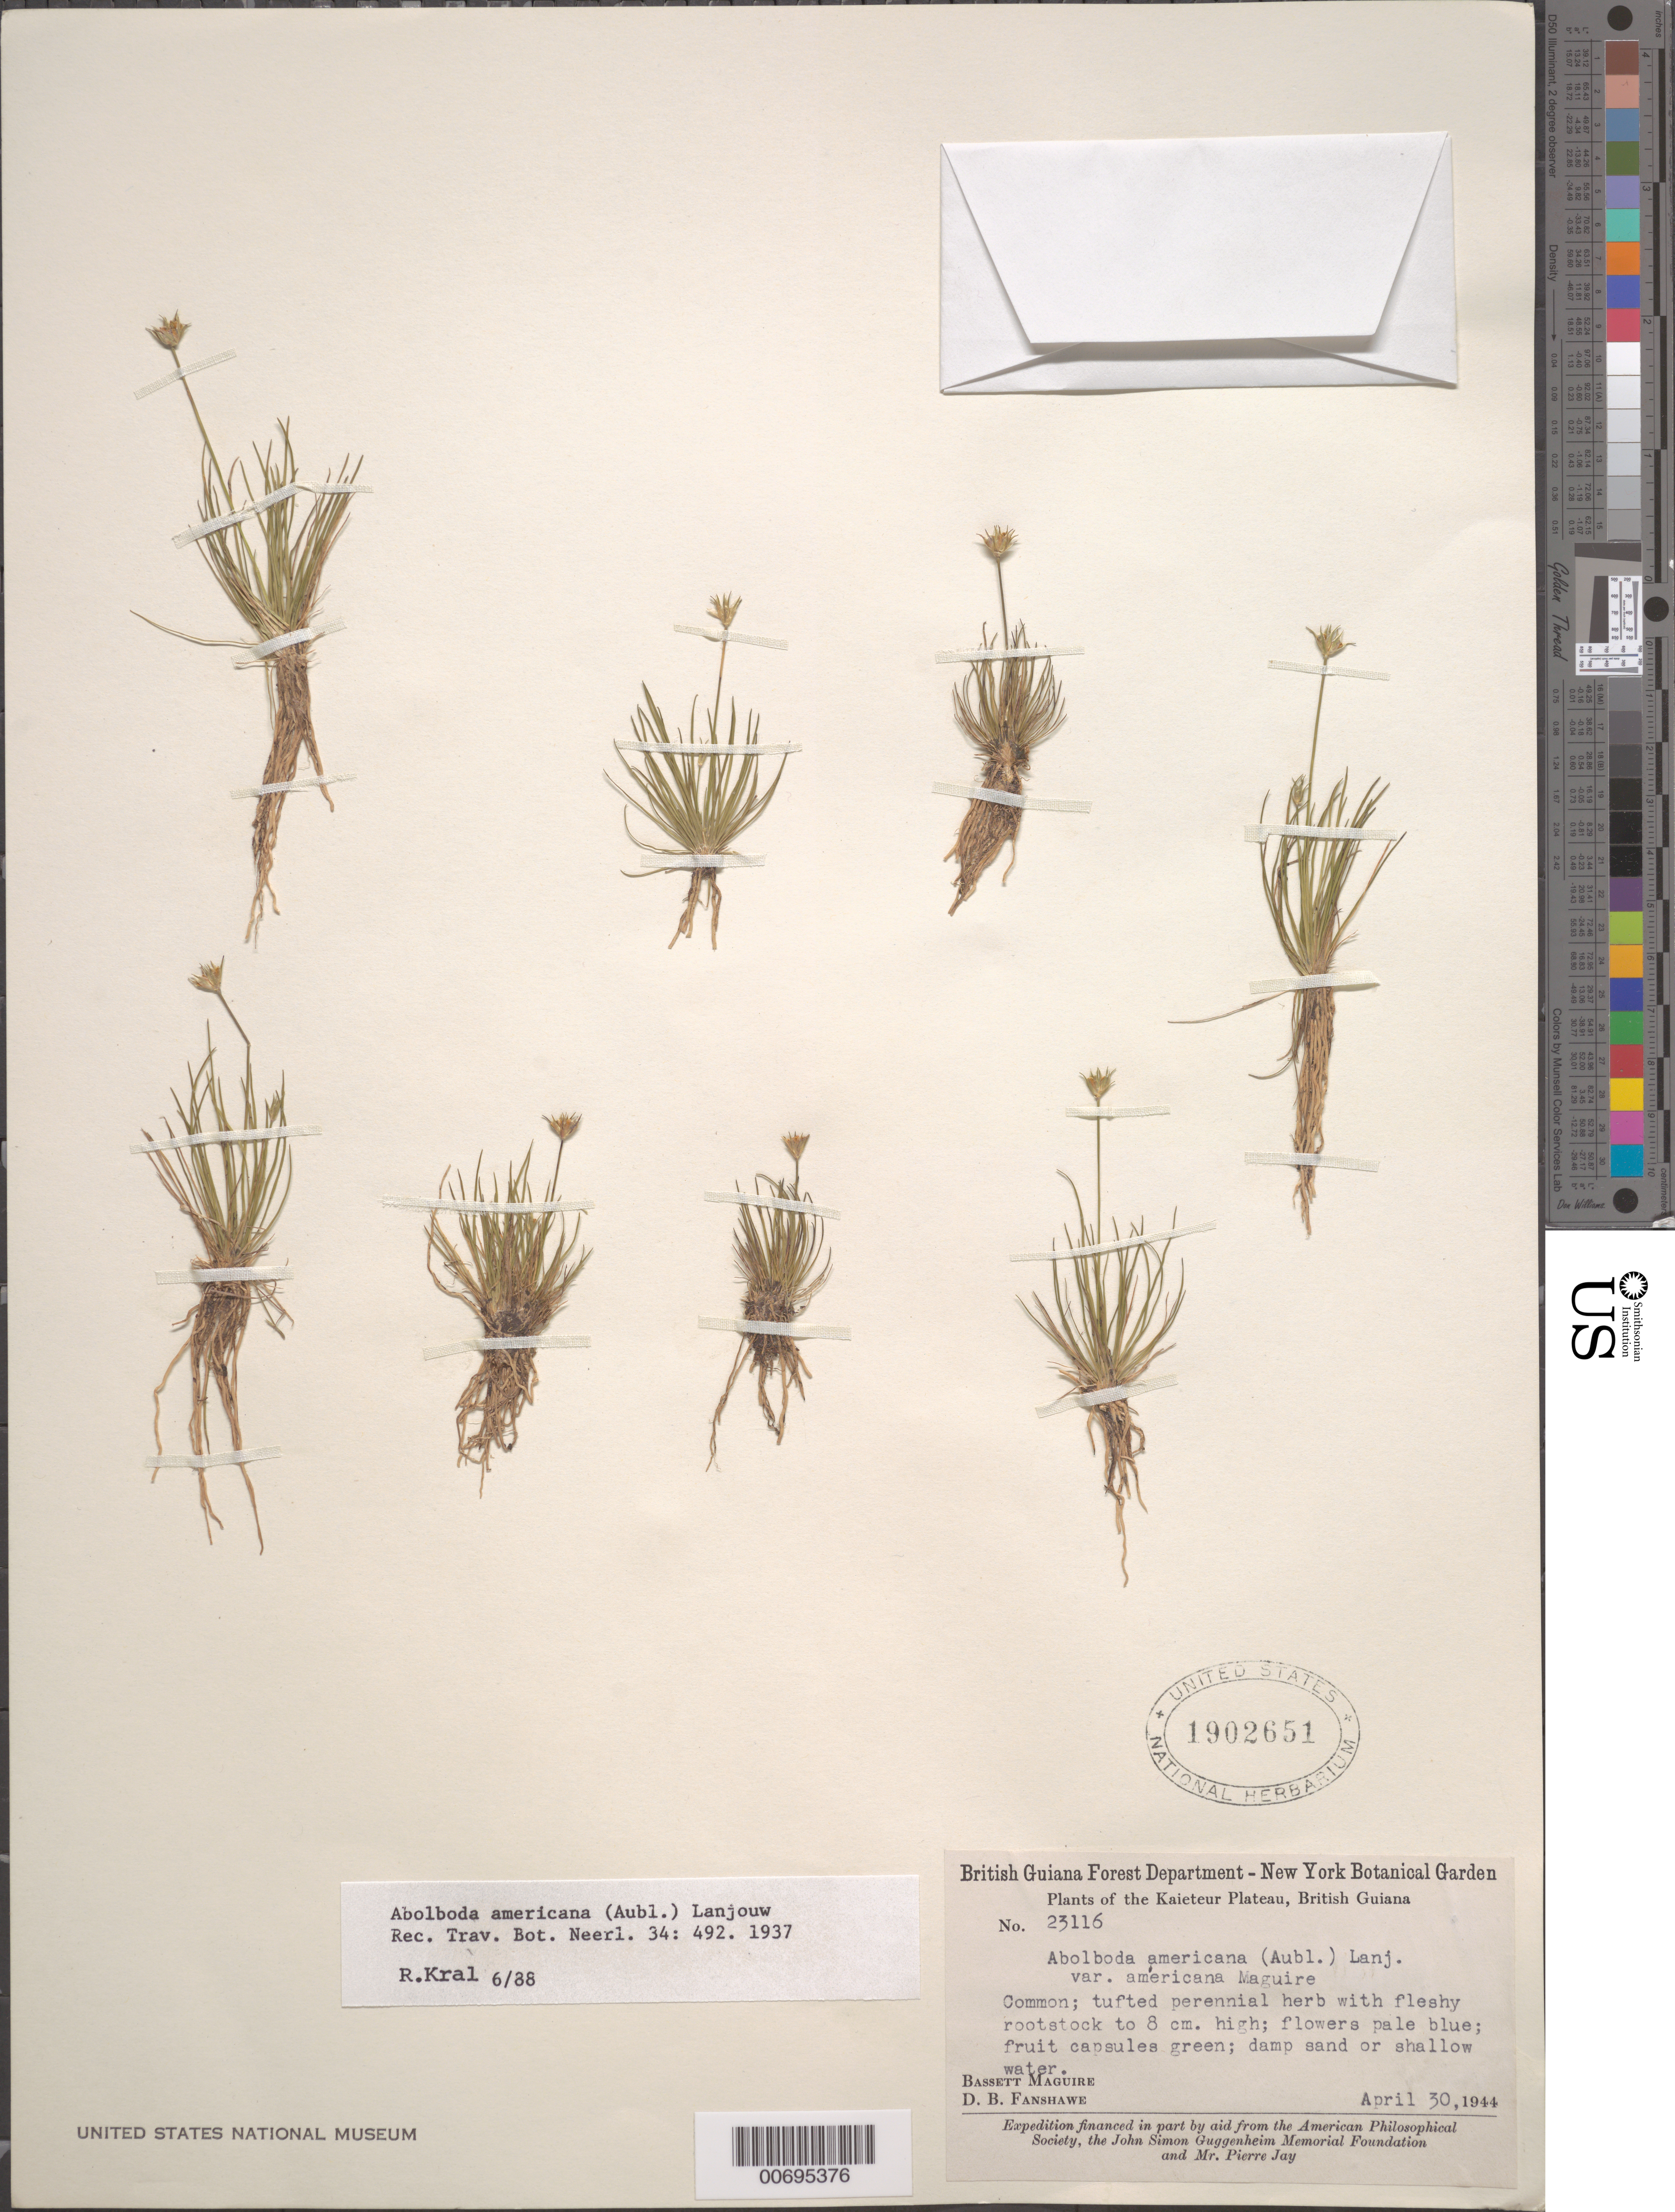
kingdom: Plantae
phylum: Tracheophyta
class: Liliopsida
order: Poales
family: Xyridaceae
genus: Abolboda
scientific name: Abolboda americana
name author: (Aubl.) Lanj.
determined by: Kral, Robert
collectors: B. Maguire & D. B. Fanshawe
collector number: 23116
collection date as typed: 30-Apr-44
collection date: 1944-04-30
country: Guyana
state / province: Potaro-Siparuni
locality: Kaieteur Plateau, Potaro River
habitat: Damp sand or shallow water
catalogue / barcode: US 1902651